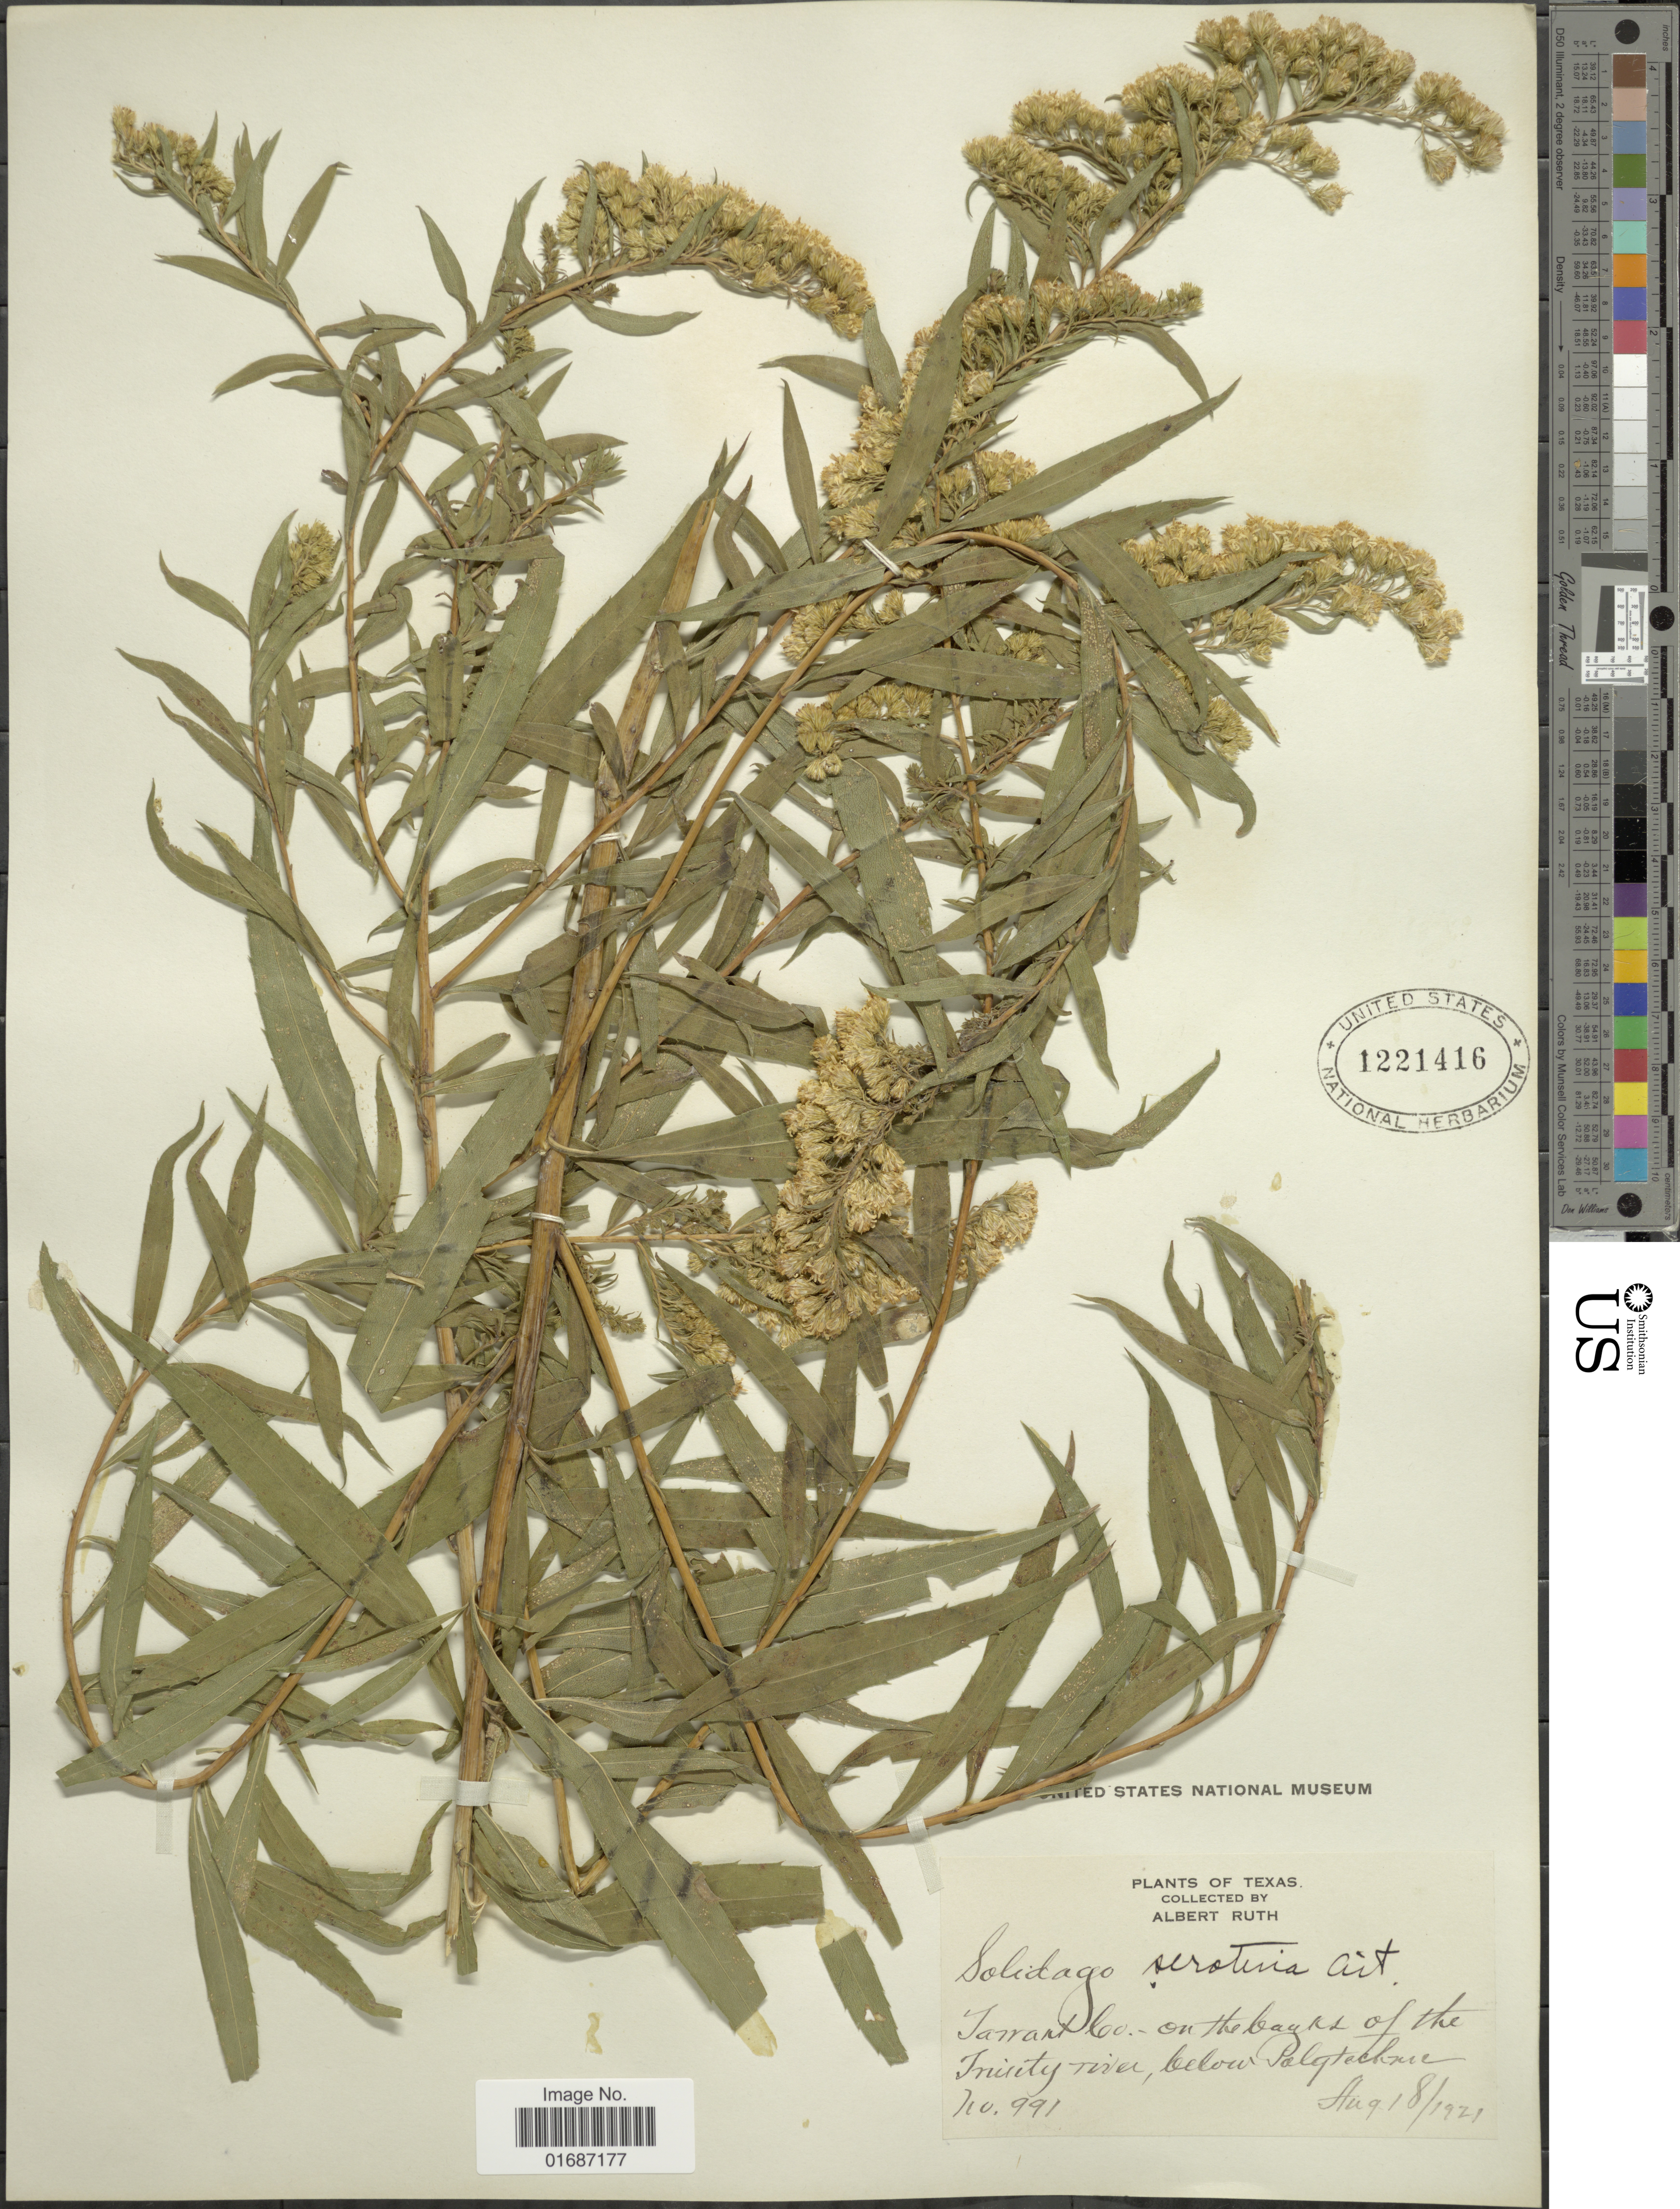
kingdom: Plantae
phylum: Tracheophyta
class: Magnoliopsida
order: Asterales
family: Asteraceae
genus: Solidago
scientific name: Solidago gigantea var. leiophylla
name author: Fernald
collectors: A. Ruth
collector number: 991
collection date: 1921-08-18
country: United States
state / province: Texas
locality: Tarrant Co., on the banks of the Inisity river, below Polytechnic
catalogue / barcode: US 1221416